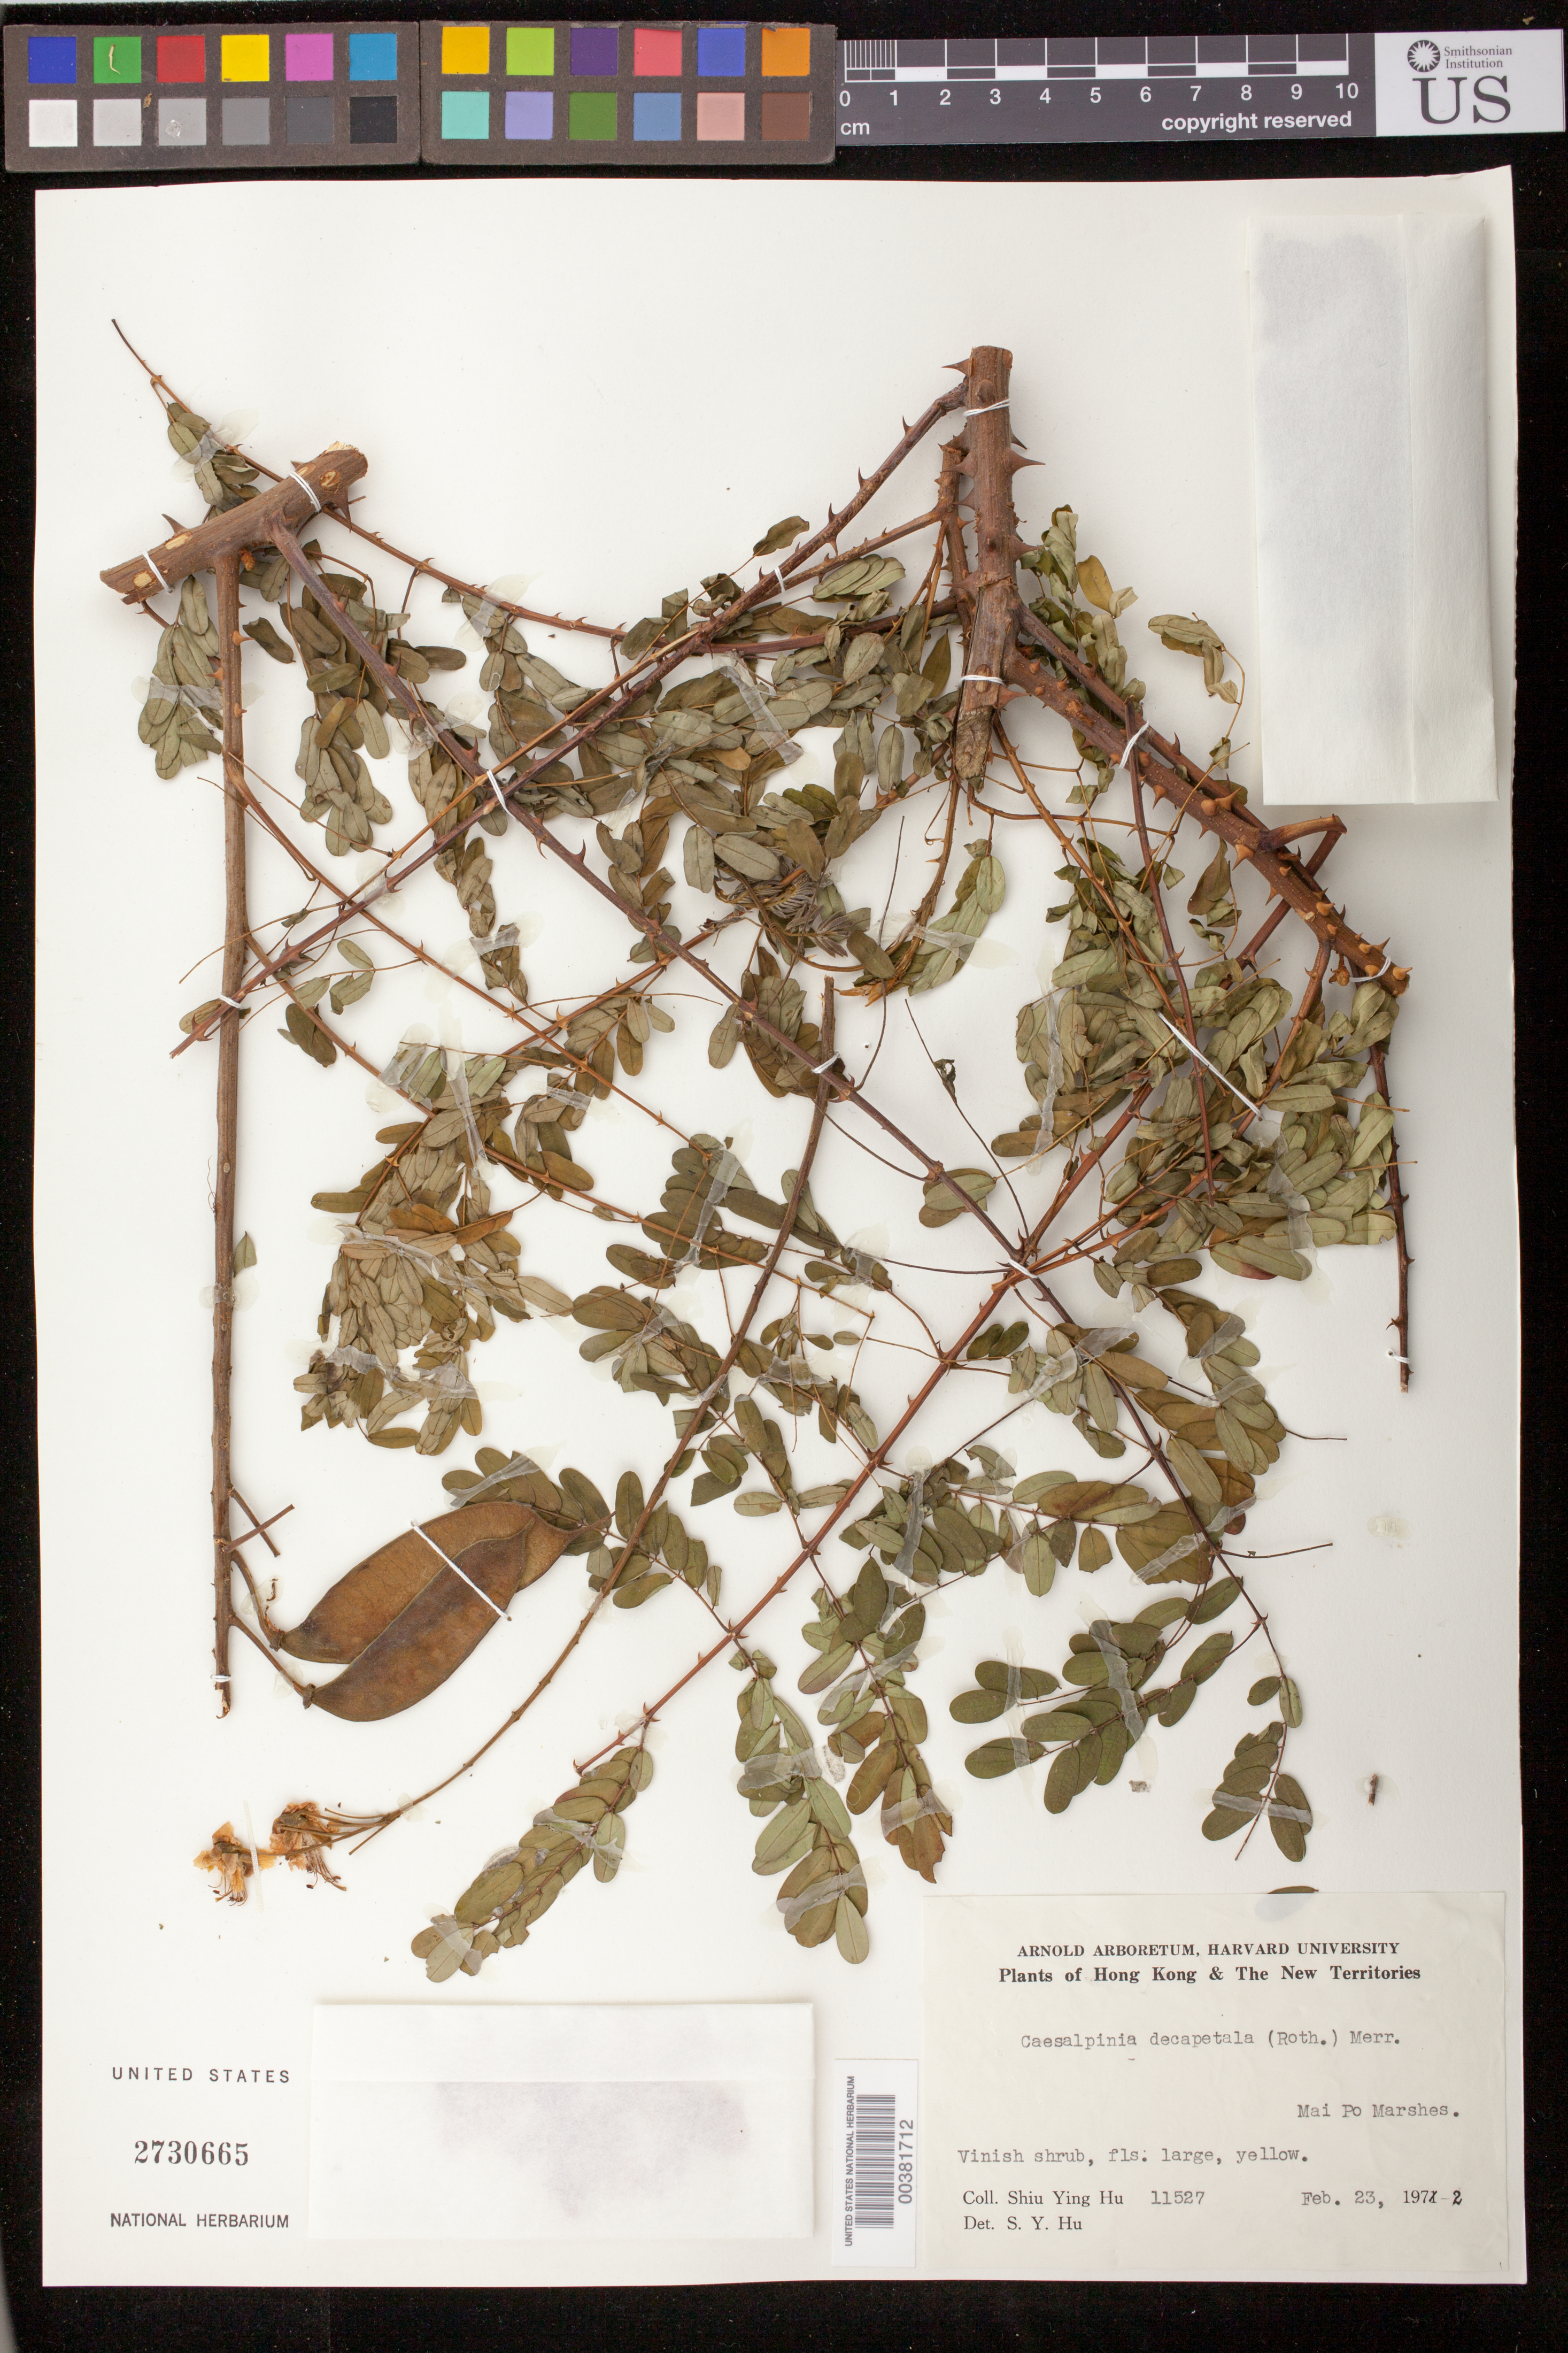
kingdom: Plantae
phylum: Tracheophyta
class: Magnoliopsida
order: Fabales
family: Fabaceae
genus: Biancaea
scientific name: Biancaea decapetala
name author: (Roth) O. Deg.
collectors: S. Y. Hu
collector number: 11527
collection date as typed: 23 Feb 1972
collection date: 1972-02-23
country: China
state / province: Hong Kong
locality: Mai Po Marshes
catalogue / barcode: US 2730665